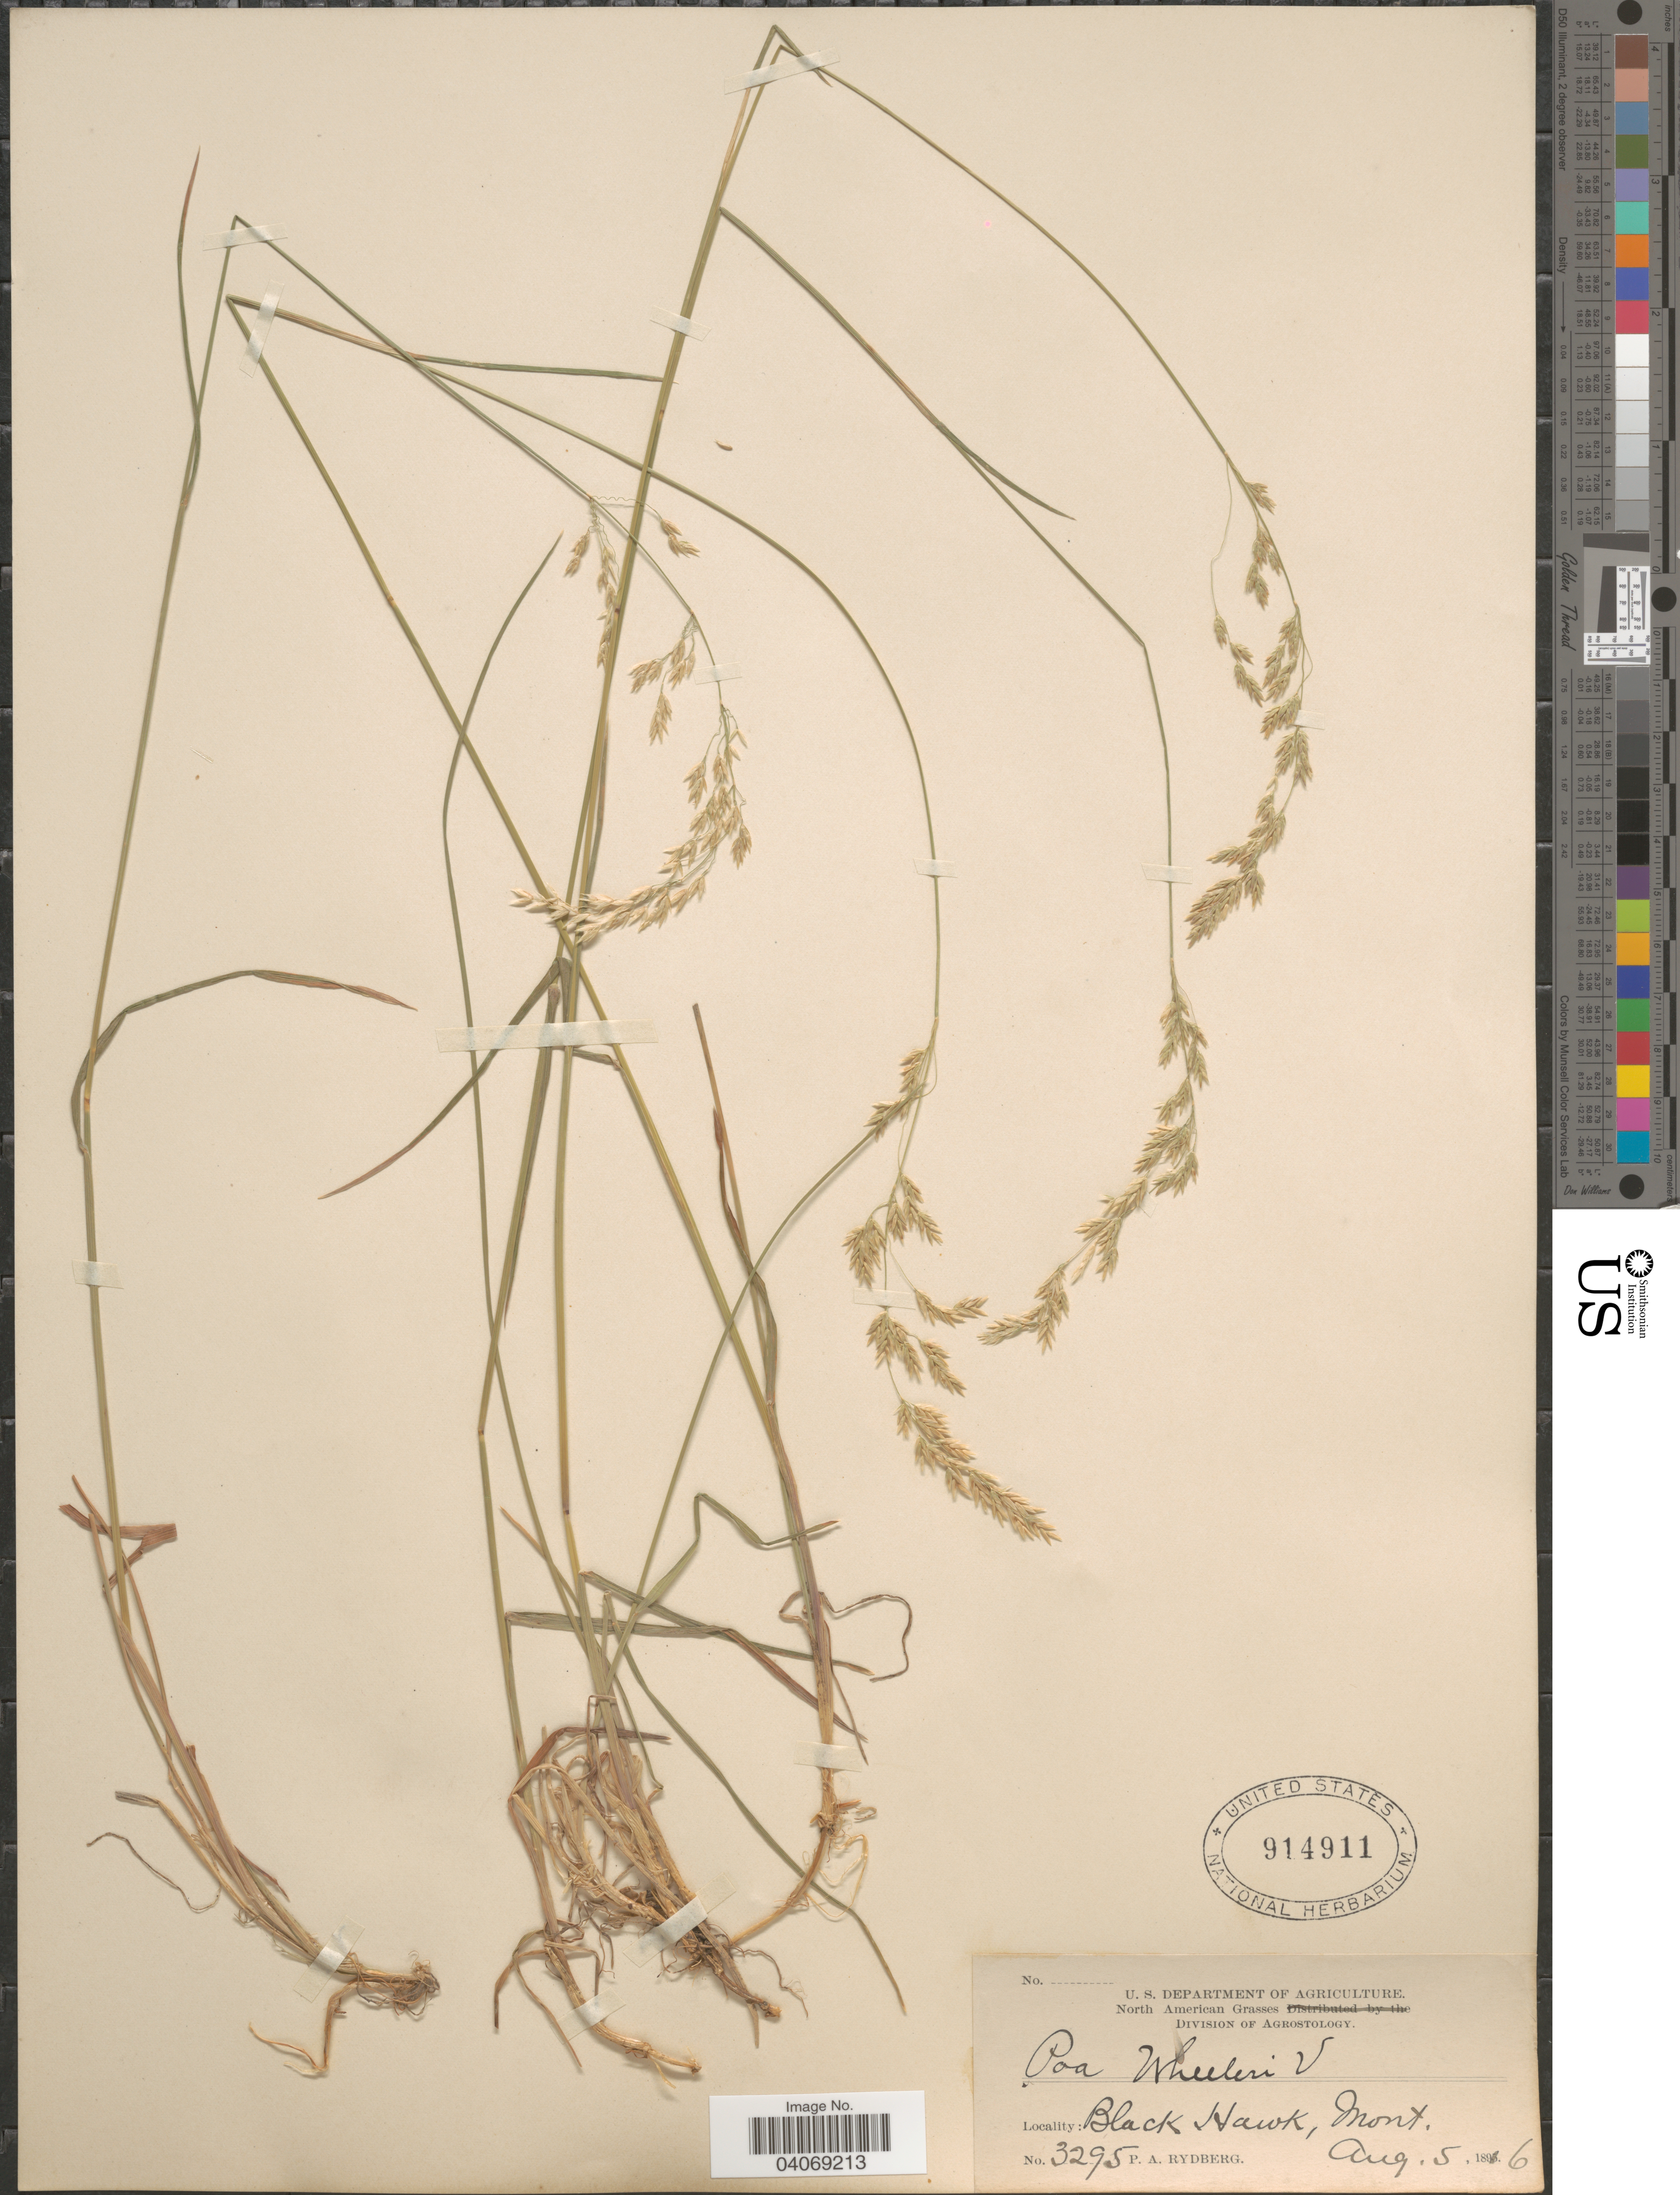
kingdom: Plantae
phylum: Tracheophyta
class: Liliopsida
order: Poales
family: Poaceae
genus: Poa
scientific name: Poa wheeleri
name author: Vasey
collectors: P. A. Rydberg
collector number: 3295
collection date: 1896-08-05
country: United States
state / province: Montana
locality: Black Hawk.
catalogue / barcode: US 914911